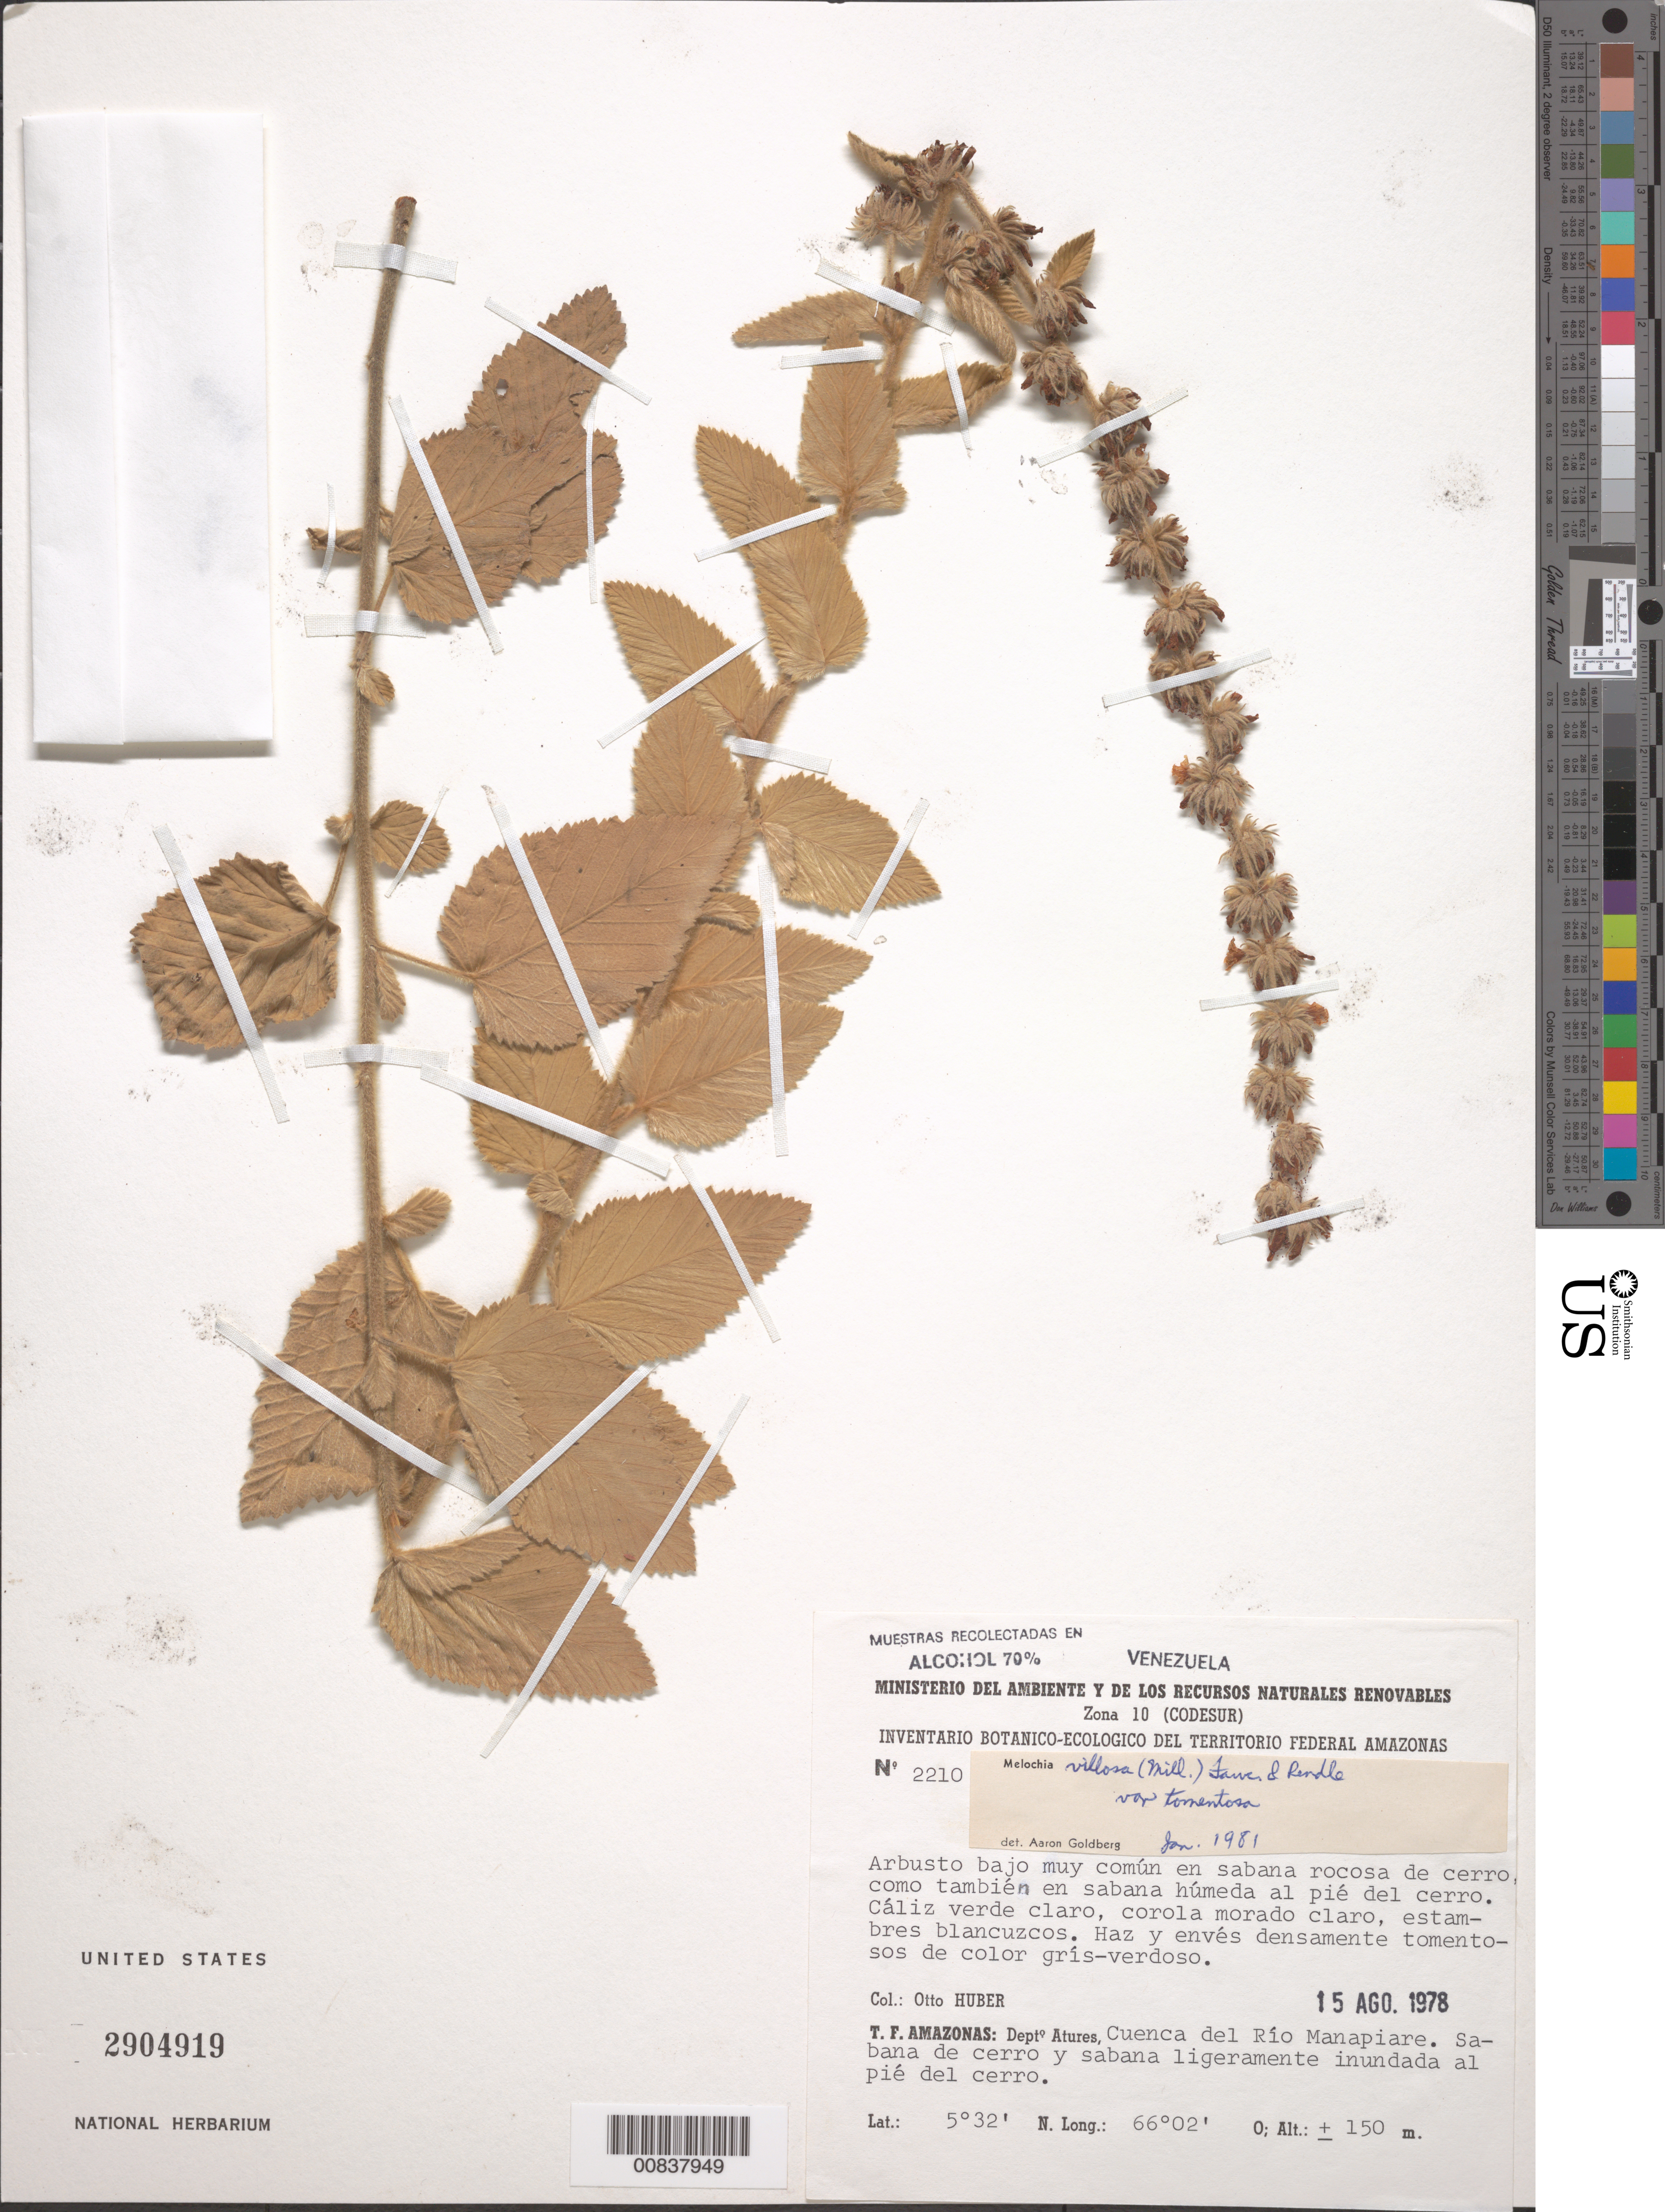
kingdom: Plantae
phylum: Tracheophyta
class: Magnoliopsida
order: Malvales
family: Malvaceae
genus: Melochia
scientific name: Melochia spicata var. tomentosa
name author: (K. Schum.) Dorr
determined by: Dorr, L. J., (BOT), Smithsonian Institution - National Museum of Natural History (UNITED STATES)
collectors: O. Huber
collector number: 2210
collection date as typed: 15-Aug-78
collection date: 1978-08-15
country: Venezuela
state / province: Amazonas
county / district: Atures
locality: Río Manapiare, cuenca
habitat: Sabana de cerro y sabana ligeramente inundada al pié del cerro; en sabana rocosa de cerro, como tambien en sabana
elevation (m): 150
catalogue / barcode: US 2904919